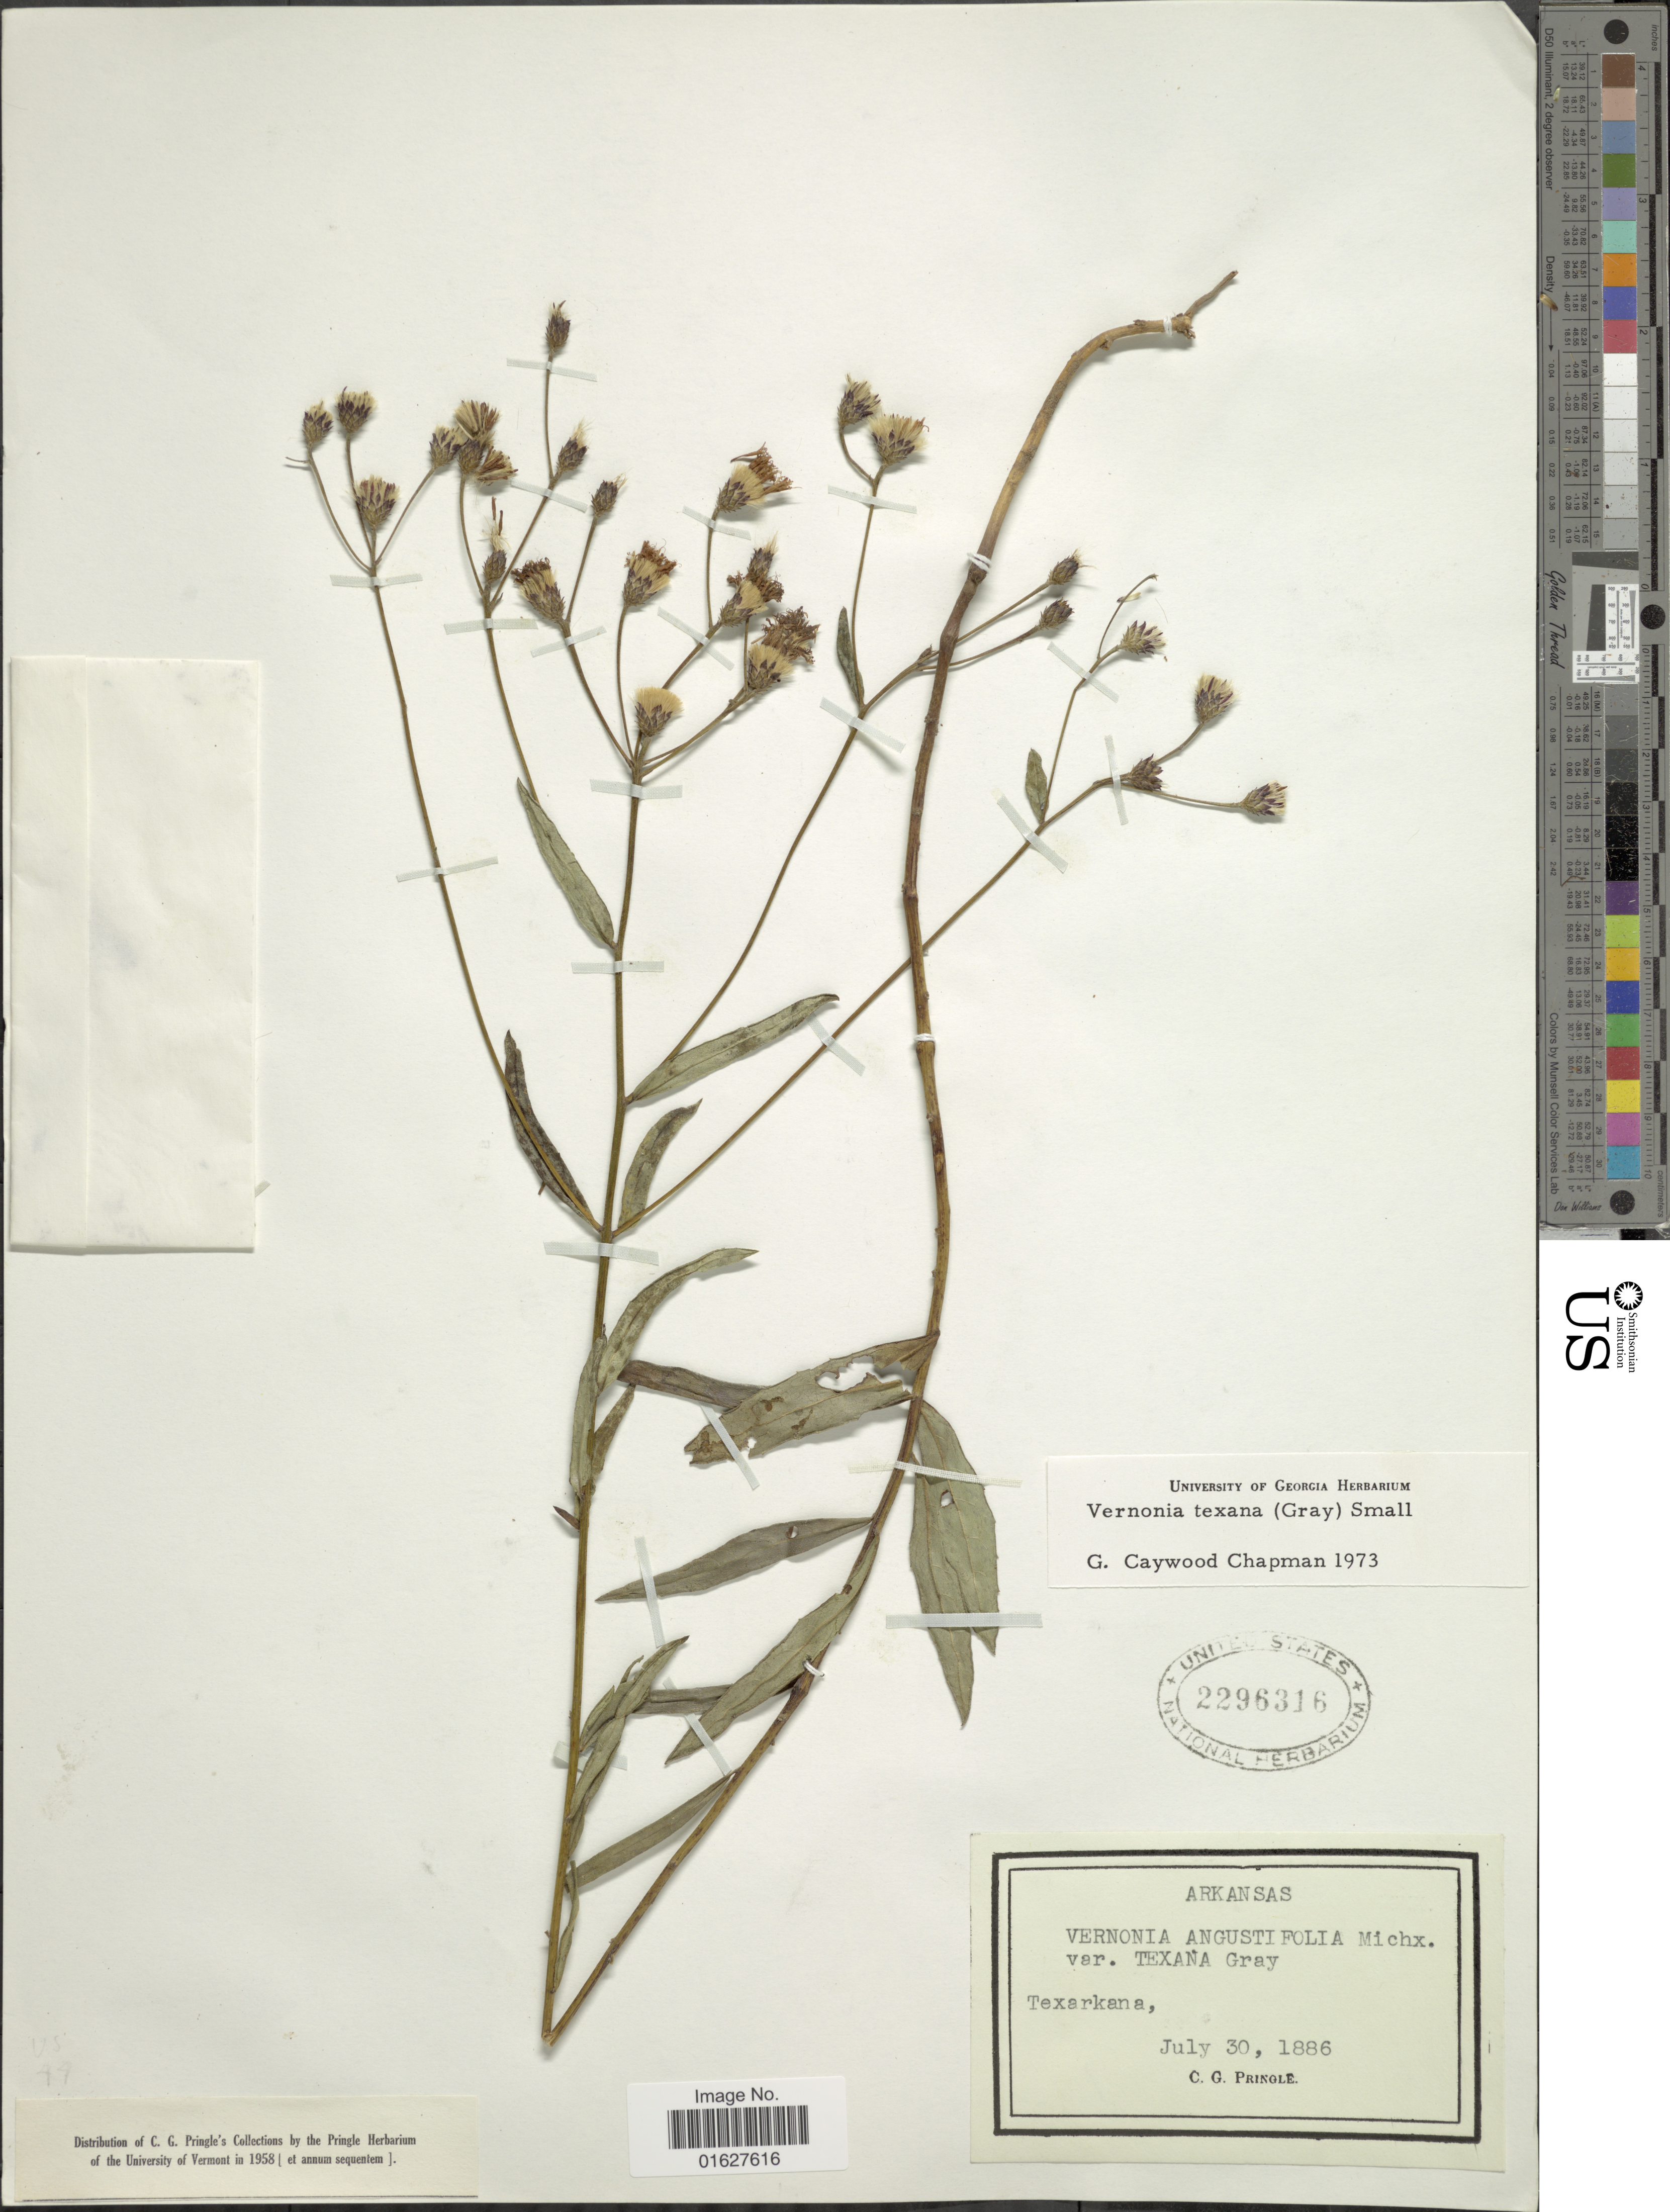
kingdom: Plantae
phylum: Tracheophyta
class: Magnoliopsida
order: Asterales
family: Asteraceae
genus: Vernonia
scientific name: Vernonia texana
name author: (A. Gray) Small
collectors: C. G. Pringle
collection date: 1886-07-30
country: United States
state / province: Arkansas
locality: Arkansas. Texarkana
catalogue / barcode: US 2296316